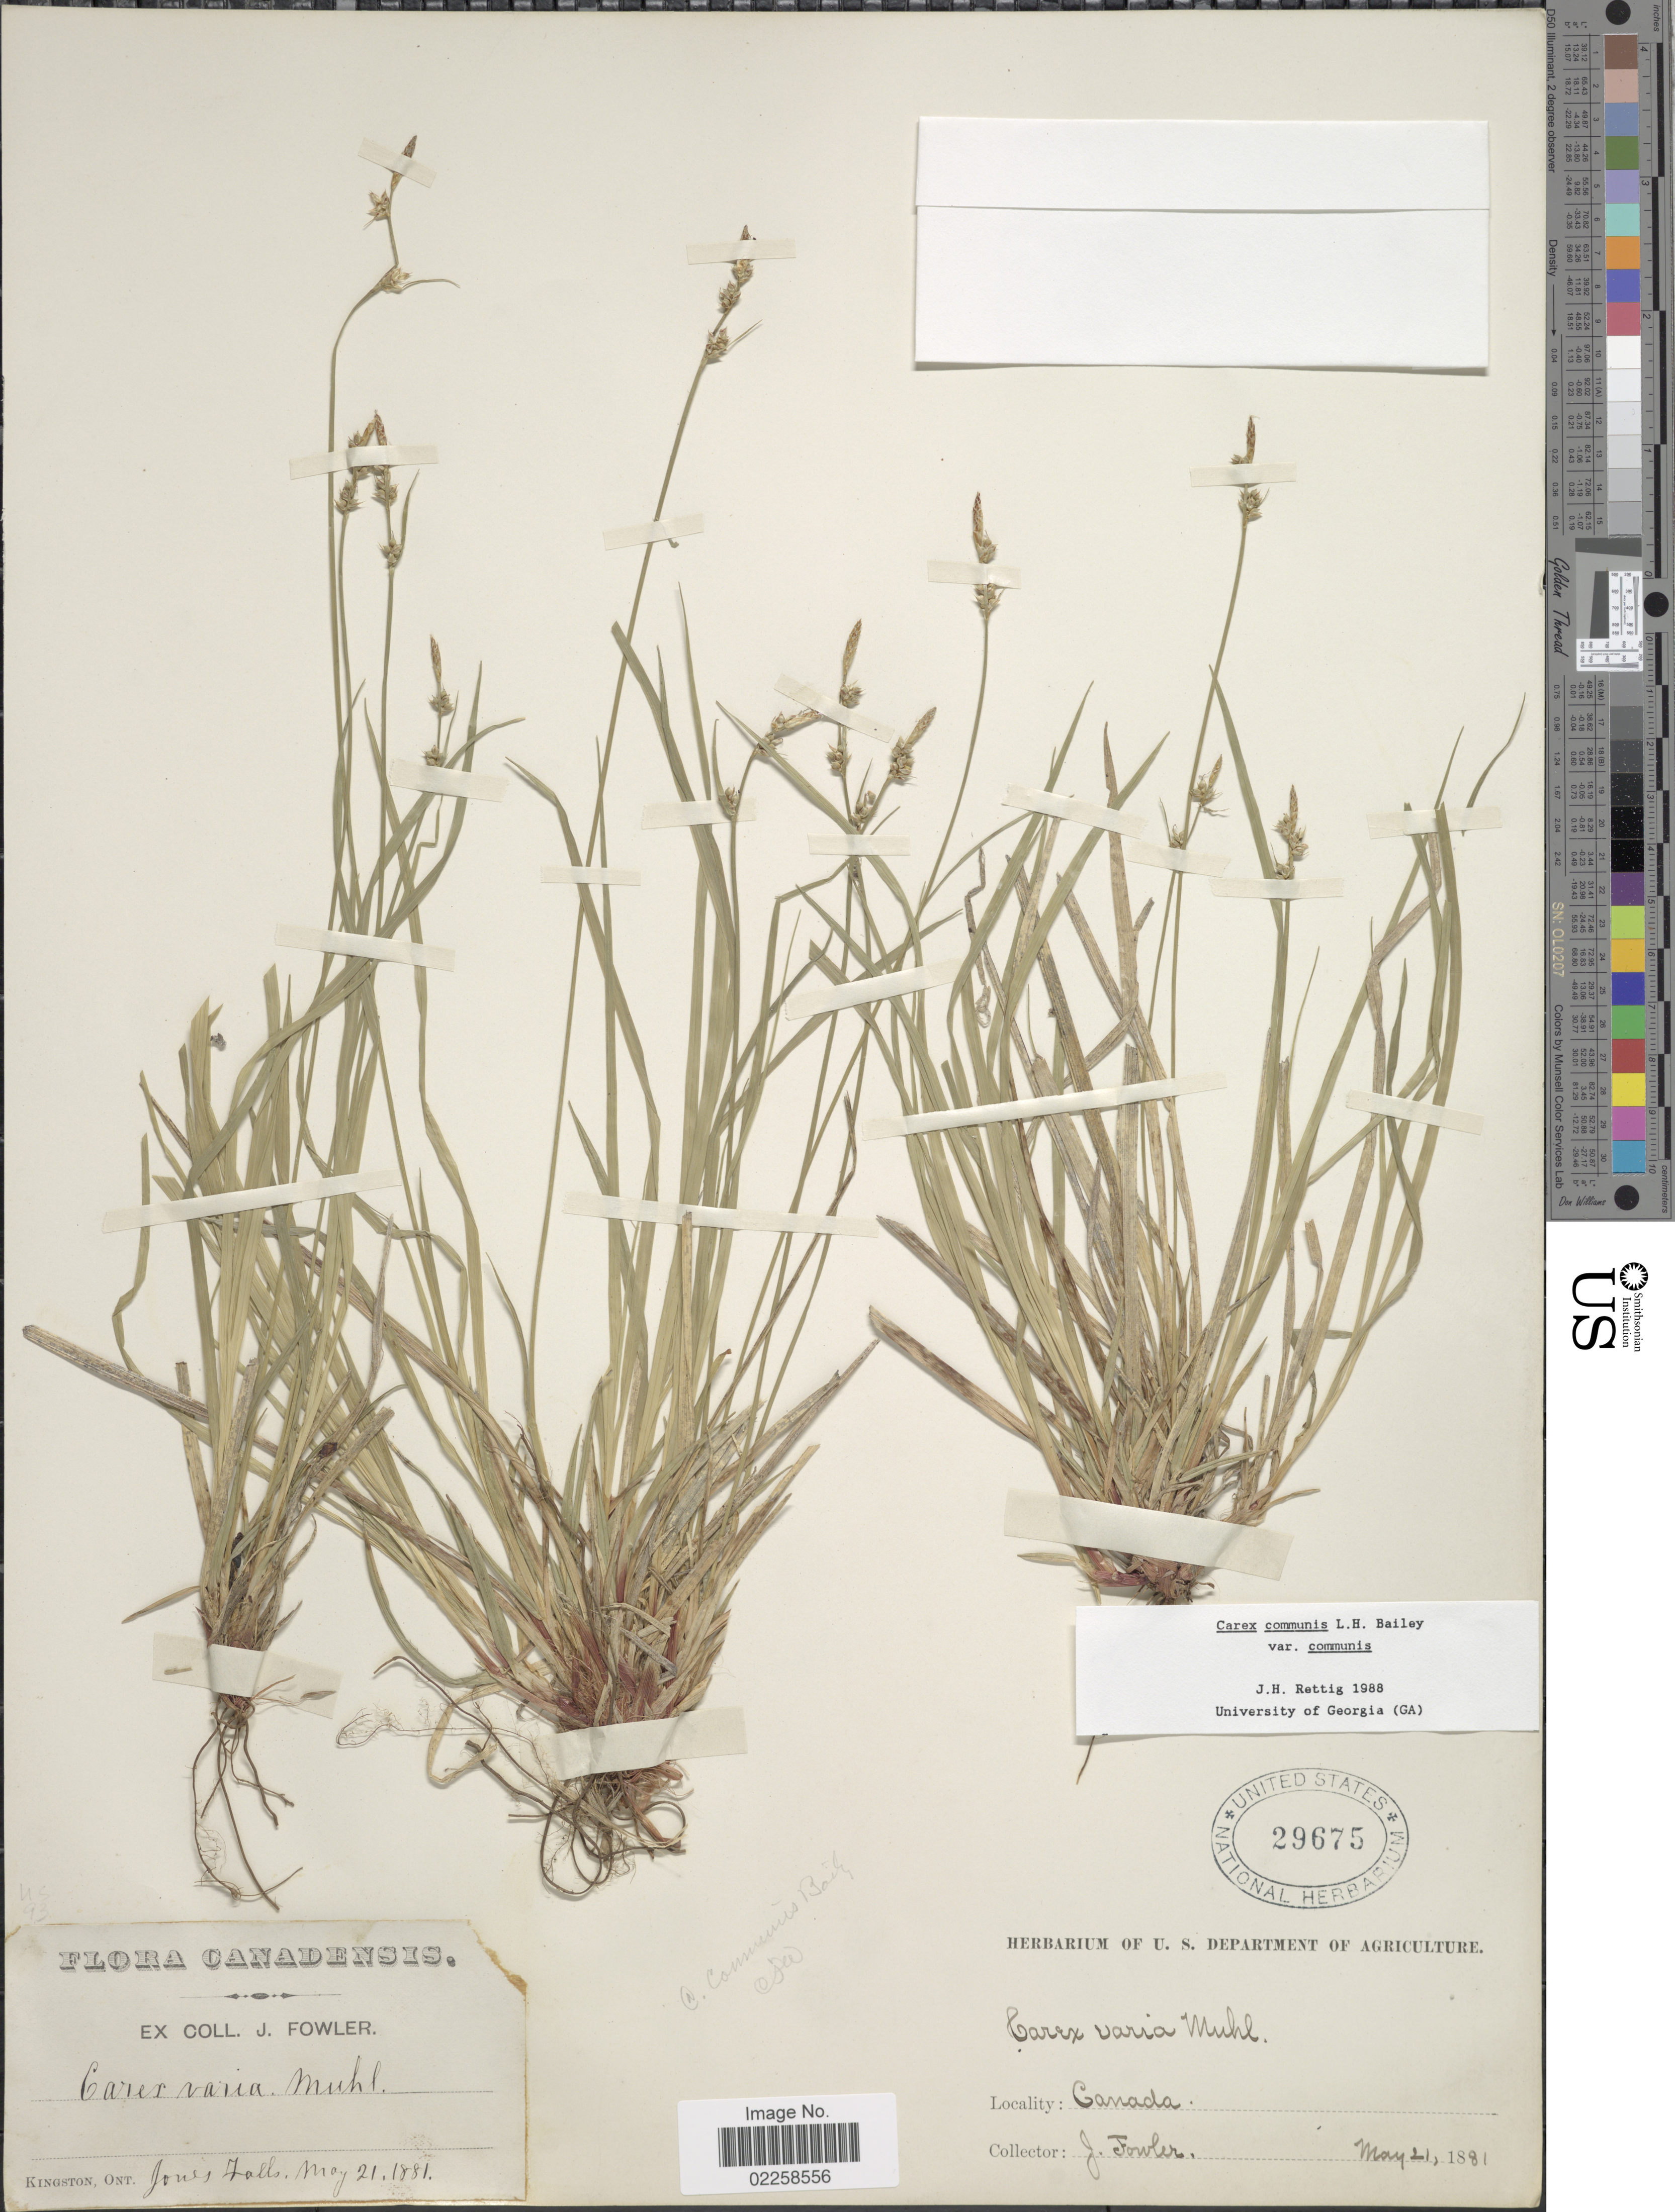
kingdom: Plantae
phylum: Tracheophyta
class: Liliopsida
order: Poales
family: Cyperaceae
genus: Carex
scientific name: Carex communis var. communis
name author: L.H. Bailey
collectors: J. P. Fowler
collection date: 1881-05-21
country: Canada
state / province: Ontario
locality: Kingston, Jones Falls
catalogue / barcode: US 29675